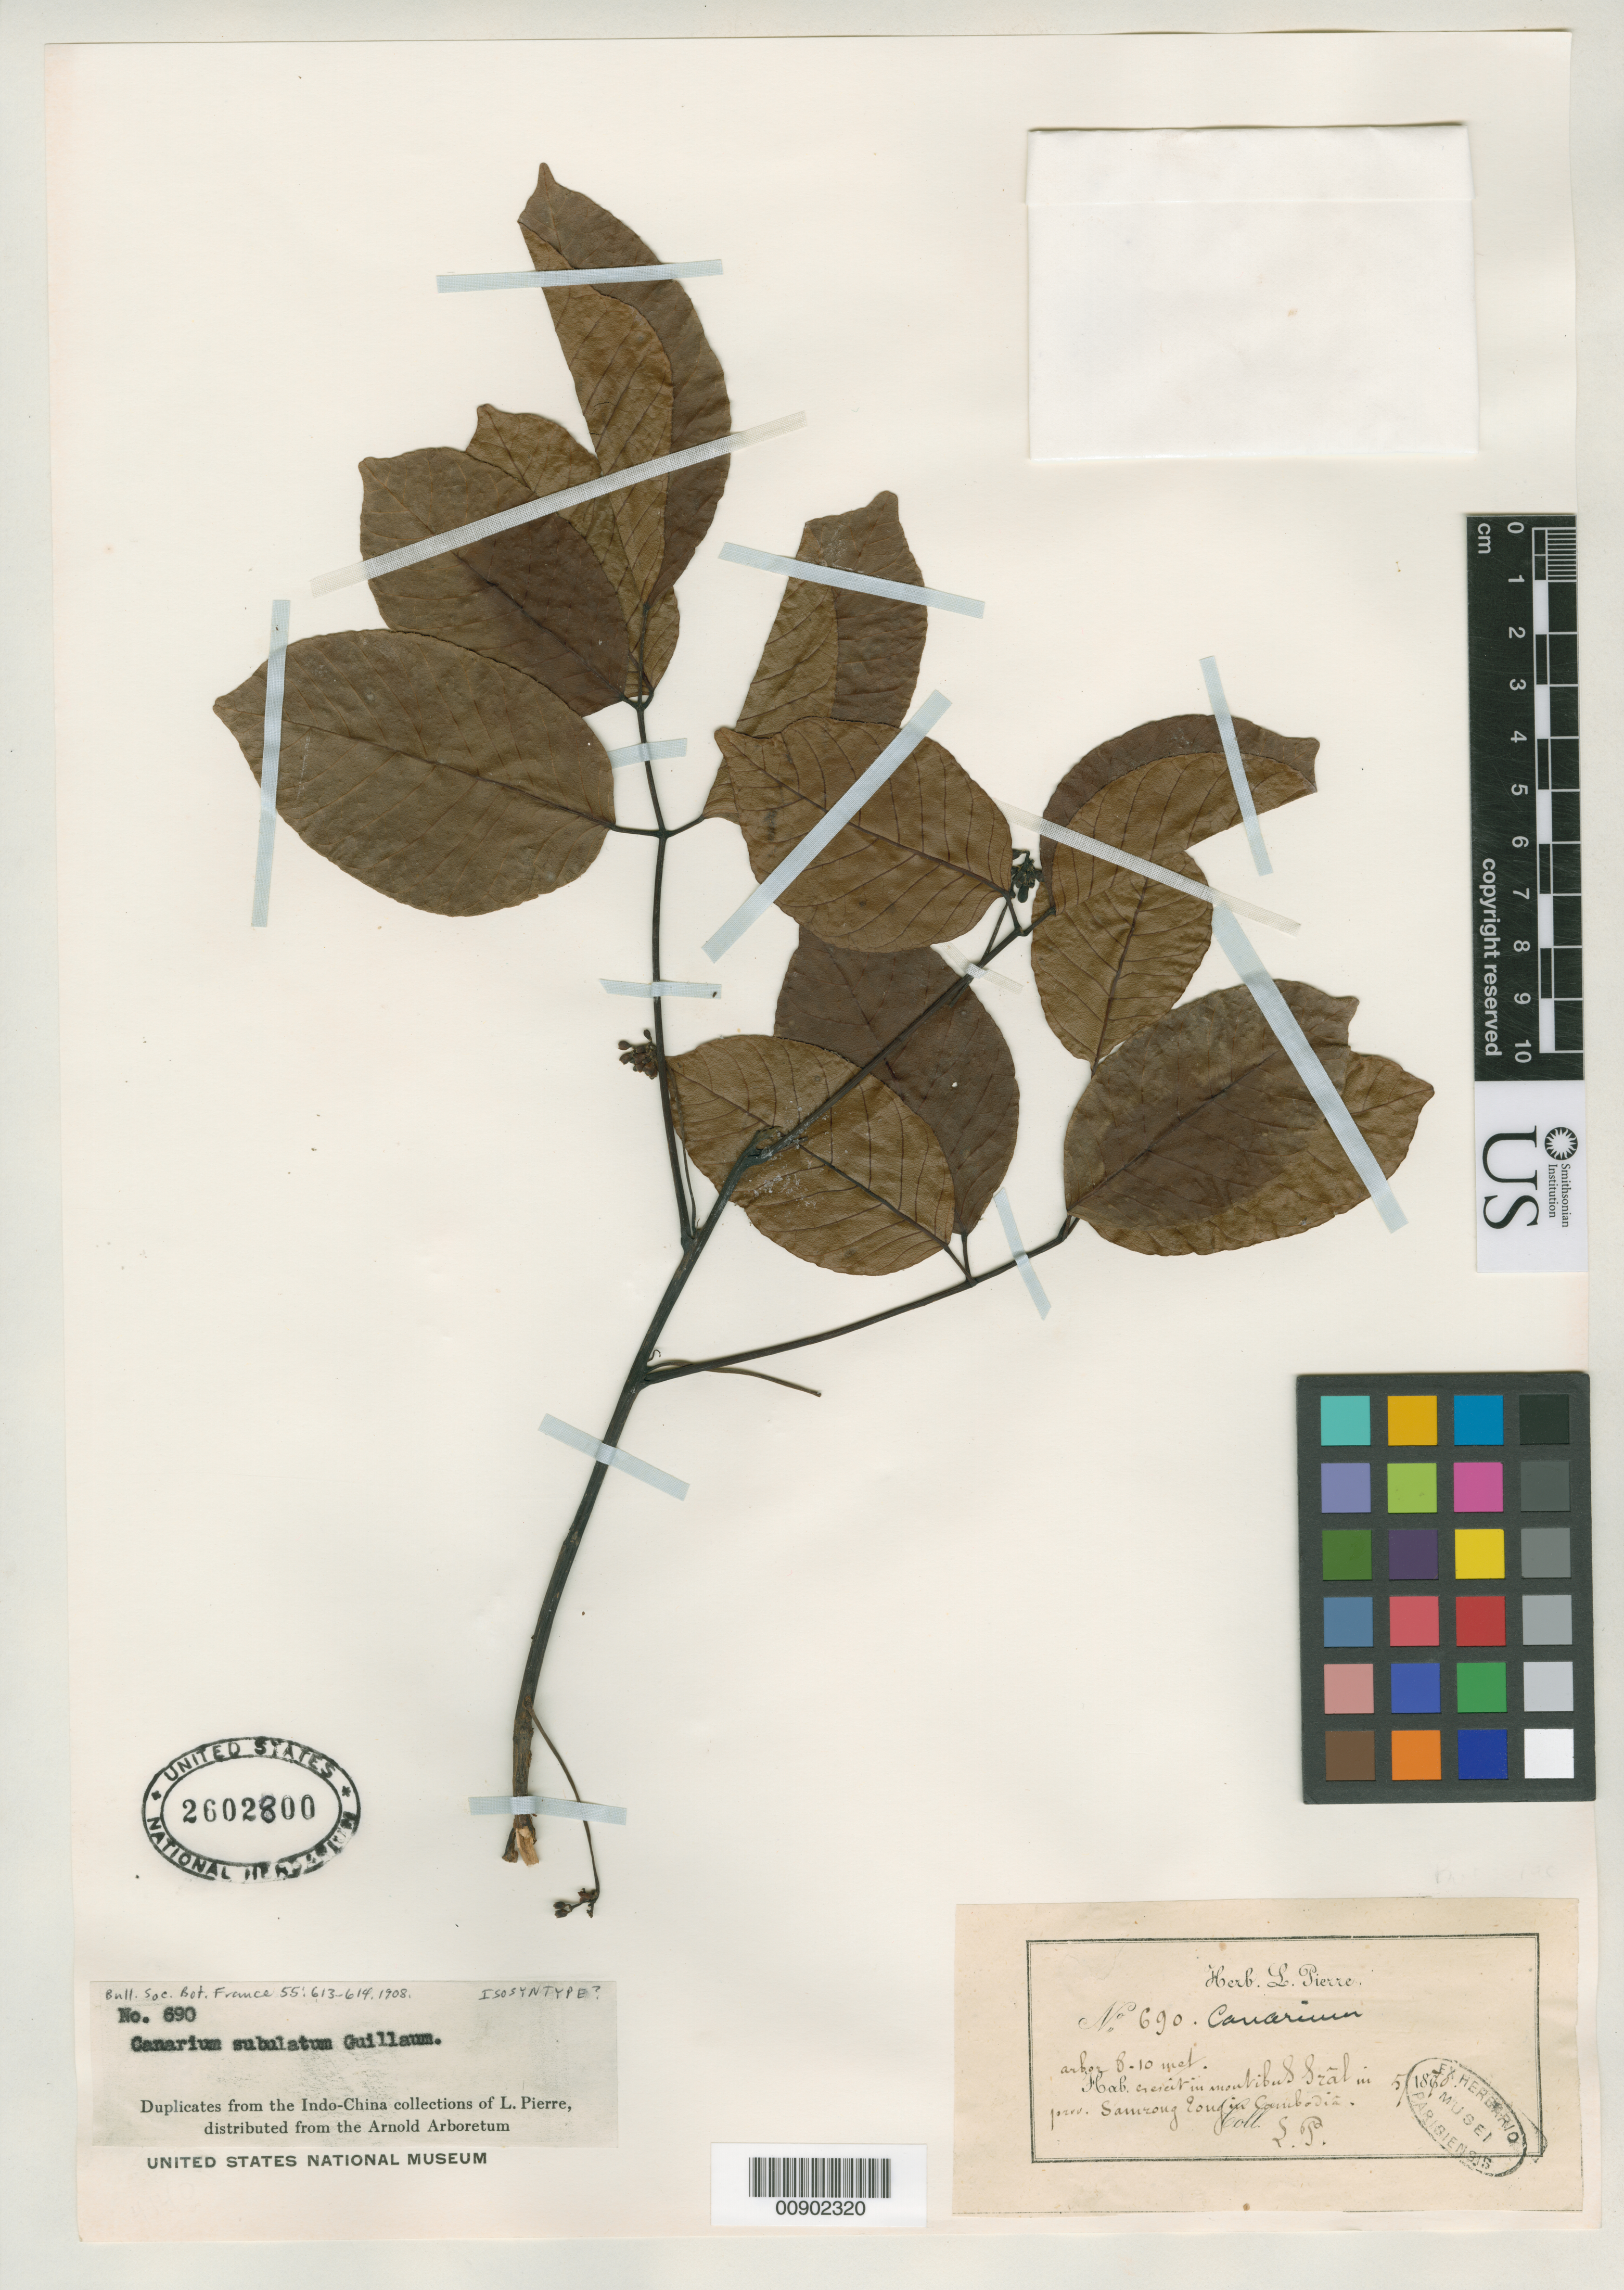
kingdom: Plantae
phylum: Tracheophyta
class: Magnoliopsida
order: Sapindales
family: Burseraceae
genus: Canarium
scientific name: Canarium subulatum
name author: Guillaumin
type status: Possible Syntype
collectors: J. Pierre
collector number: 690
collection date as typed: May 1860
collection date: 1860-05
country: Vietnam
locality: Crescit in montibus Sral in prov. Samrong Zong in Cambodia.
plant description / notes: Dubiously type material; collector number matches protologue, but locality data do not.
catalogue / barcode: US 2602800